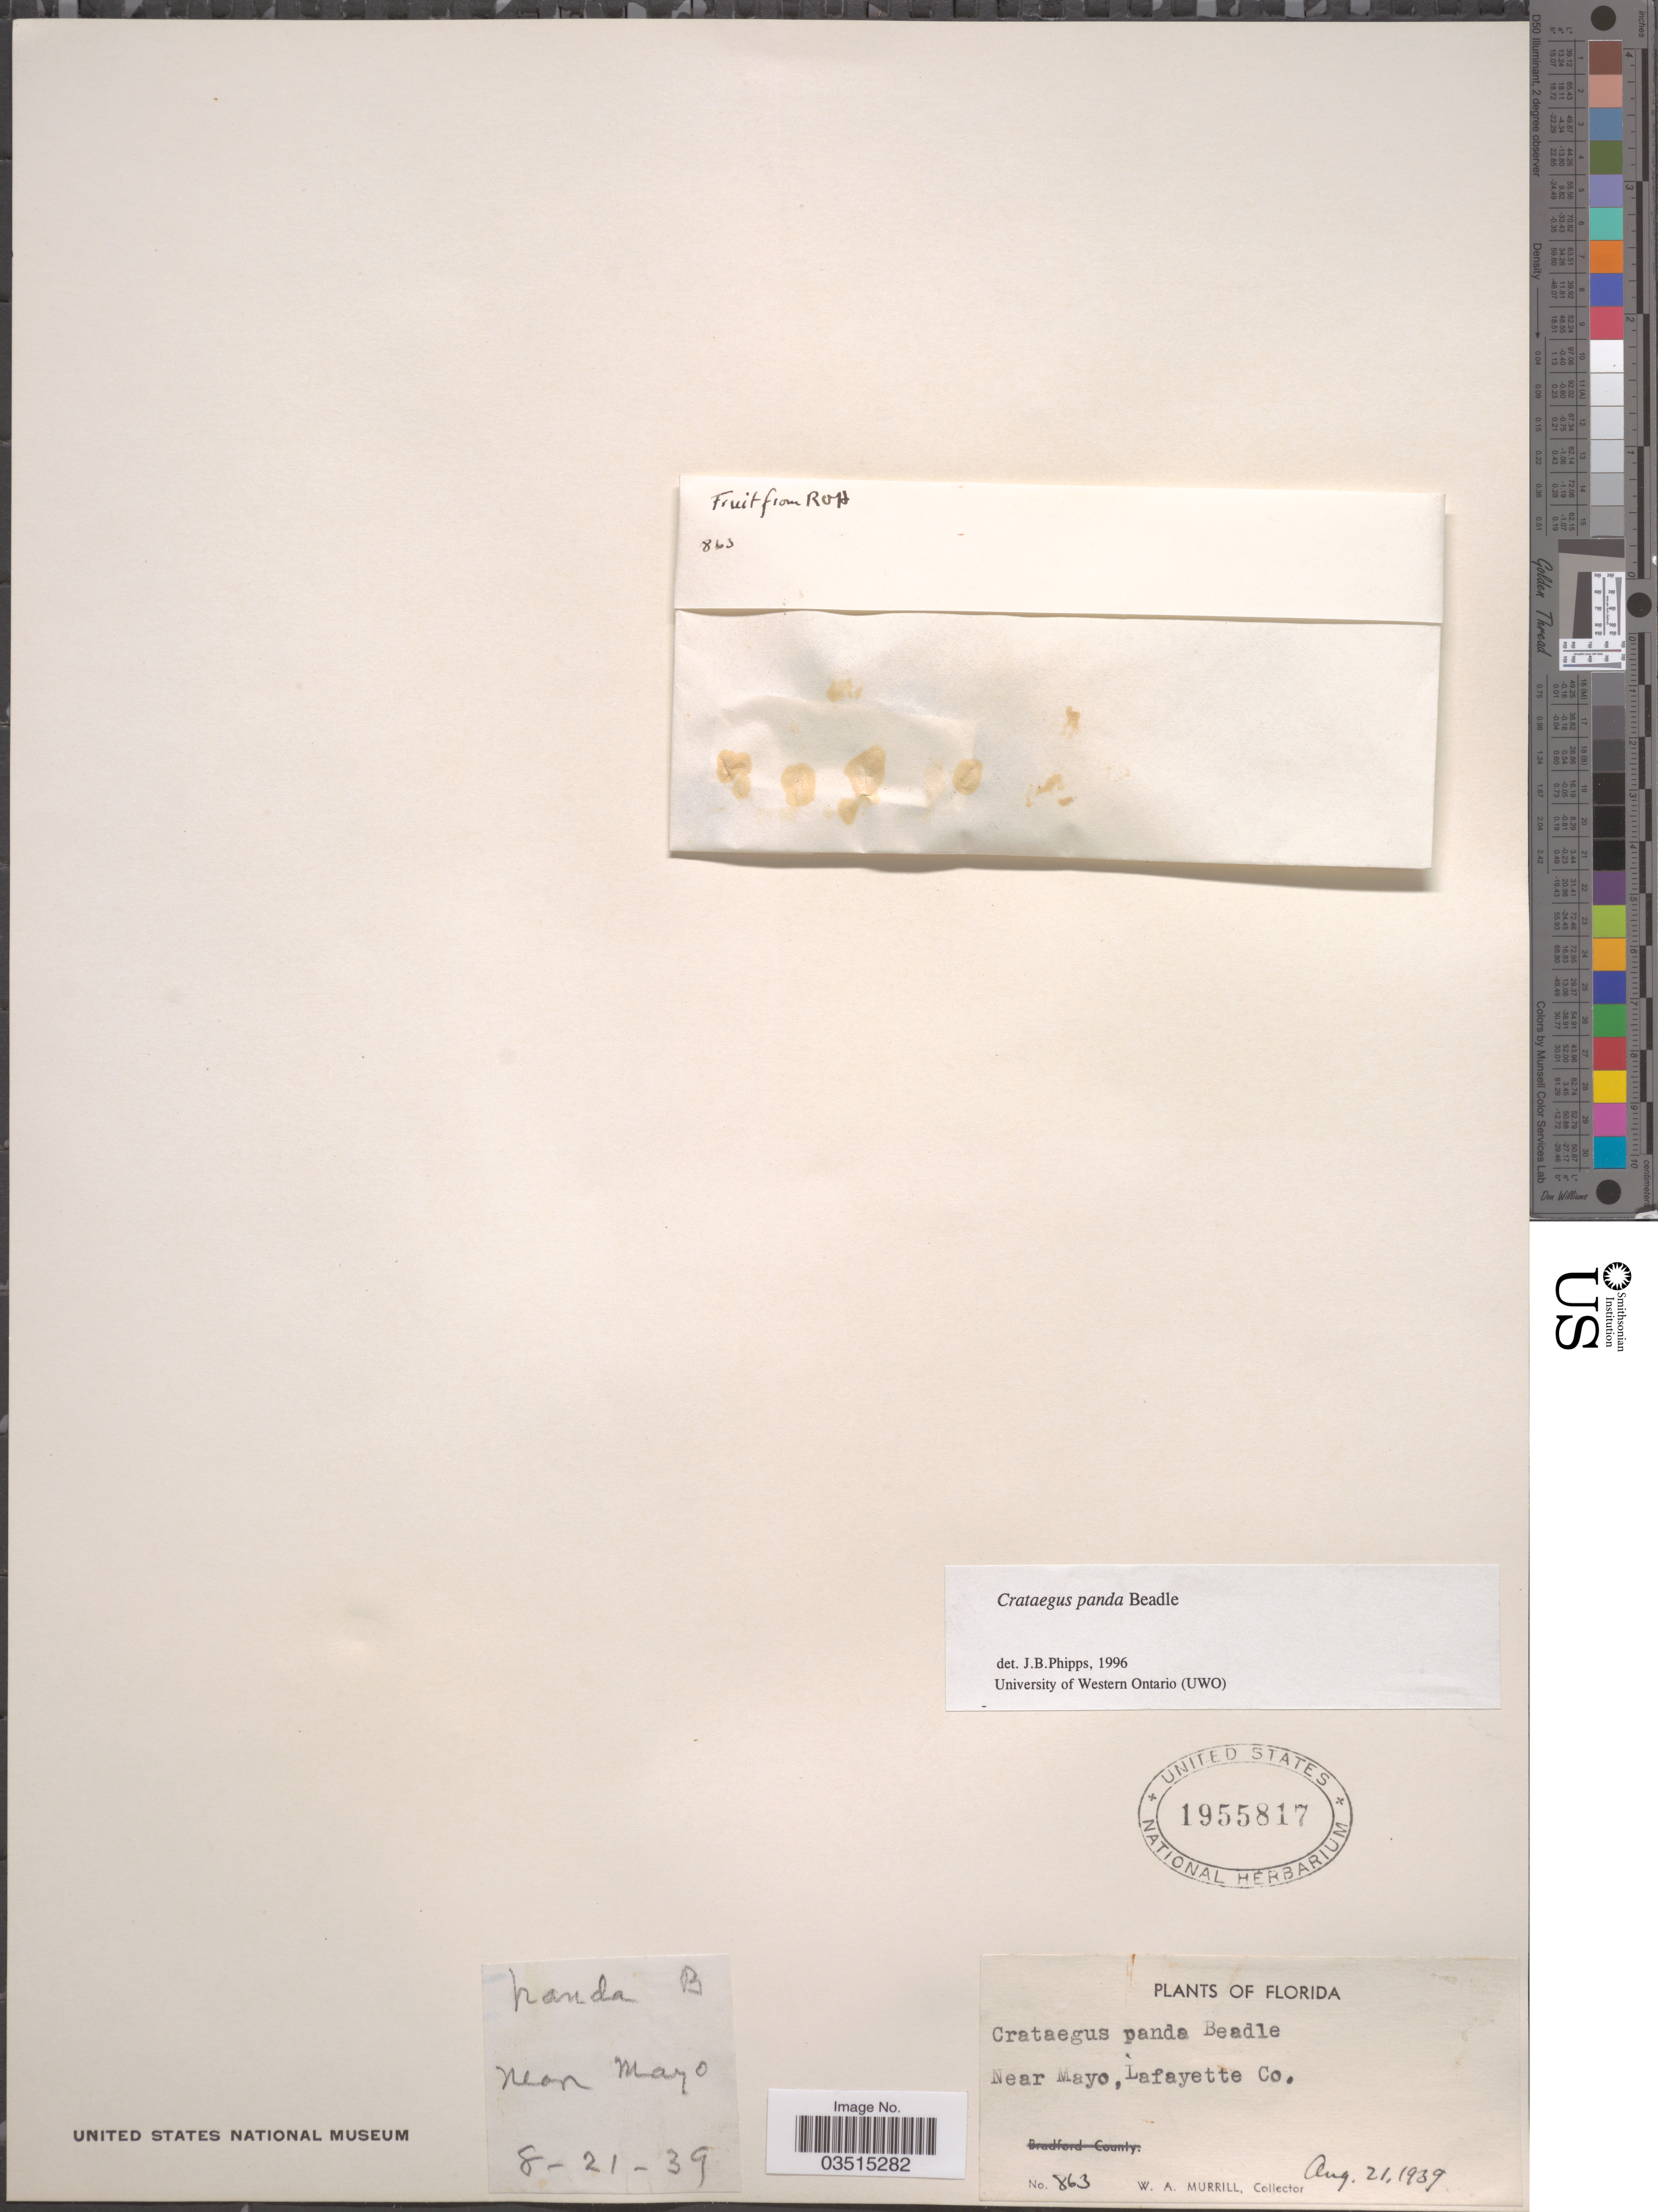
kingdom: Plantae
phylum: Tracheophyta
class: Magnoliopsida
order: Rosales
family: Rosaceae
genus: Crataegus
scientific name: Crataegus lassa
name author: Beadle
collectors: W. A. Murrill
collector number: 863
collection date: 1939-08-21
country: United States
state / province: Florida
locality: Near Mayo, Lafayette Co.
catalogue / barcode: US 1955817